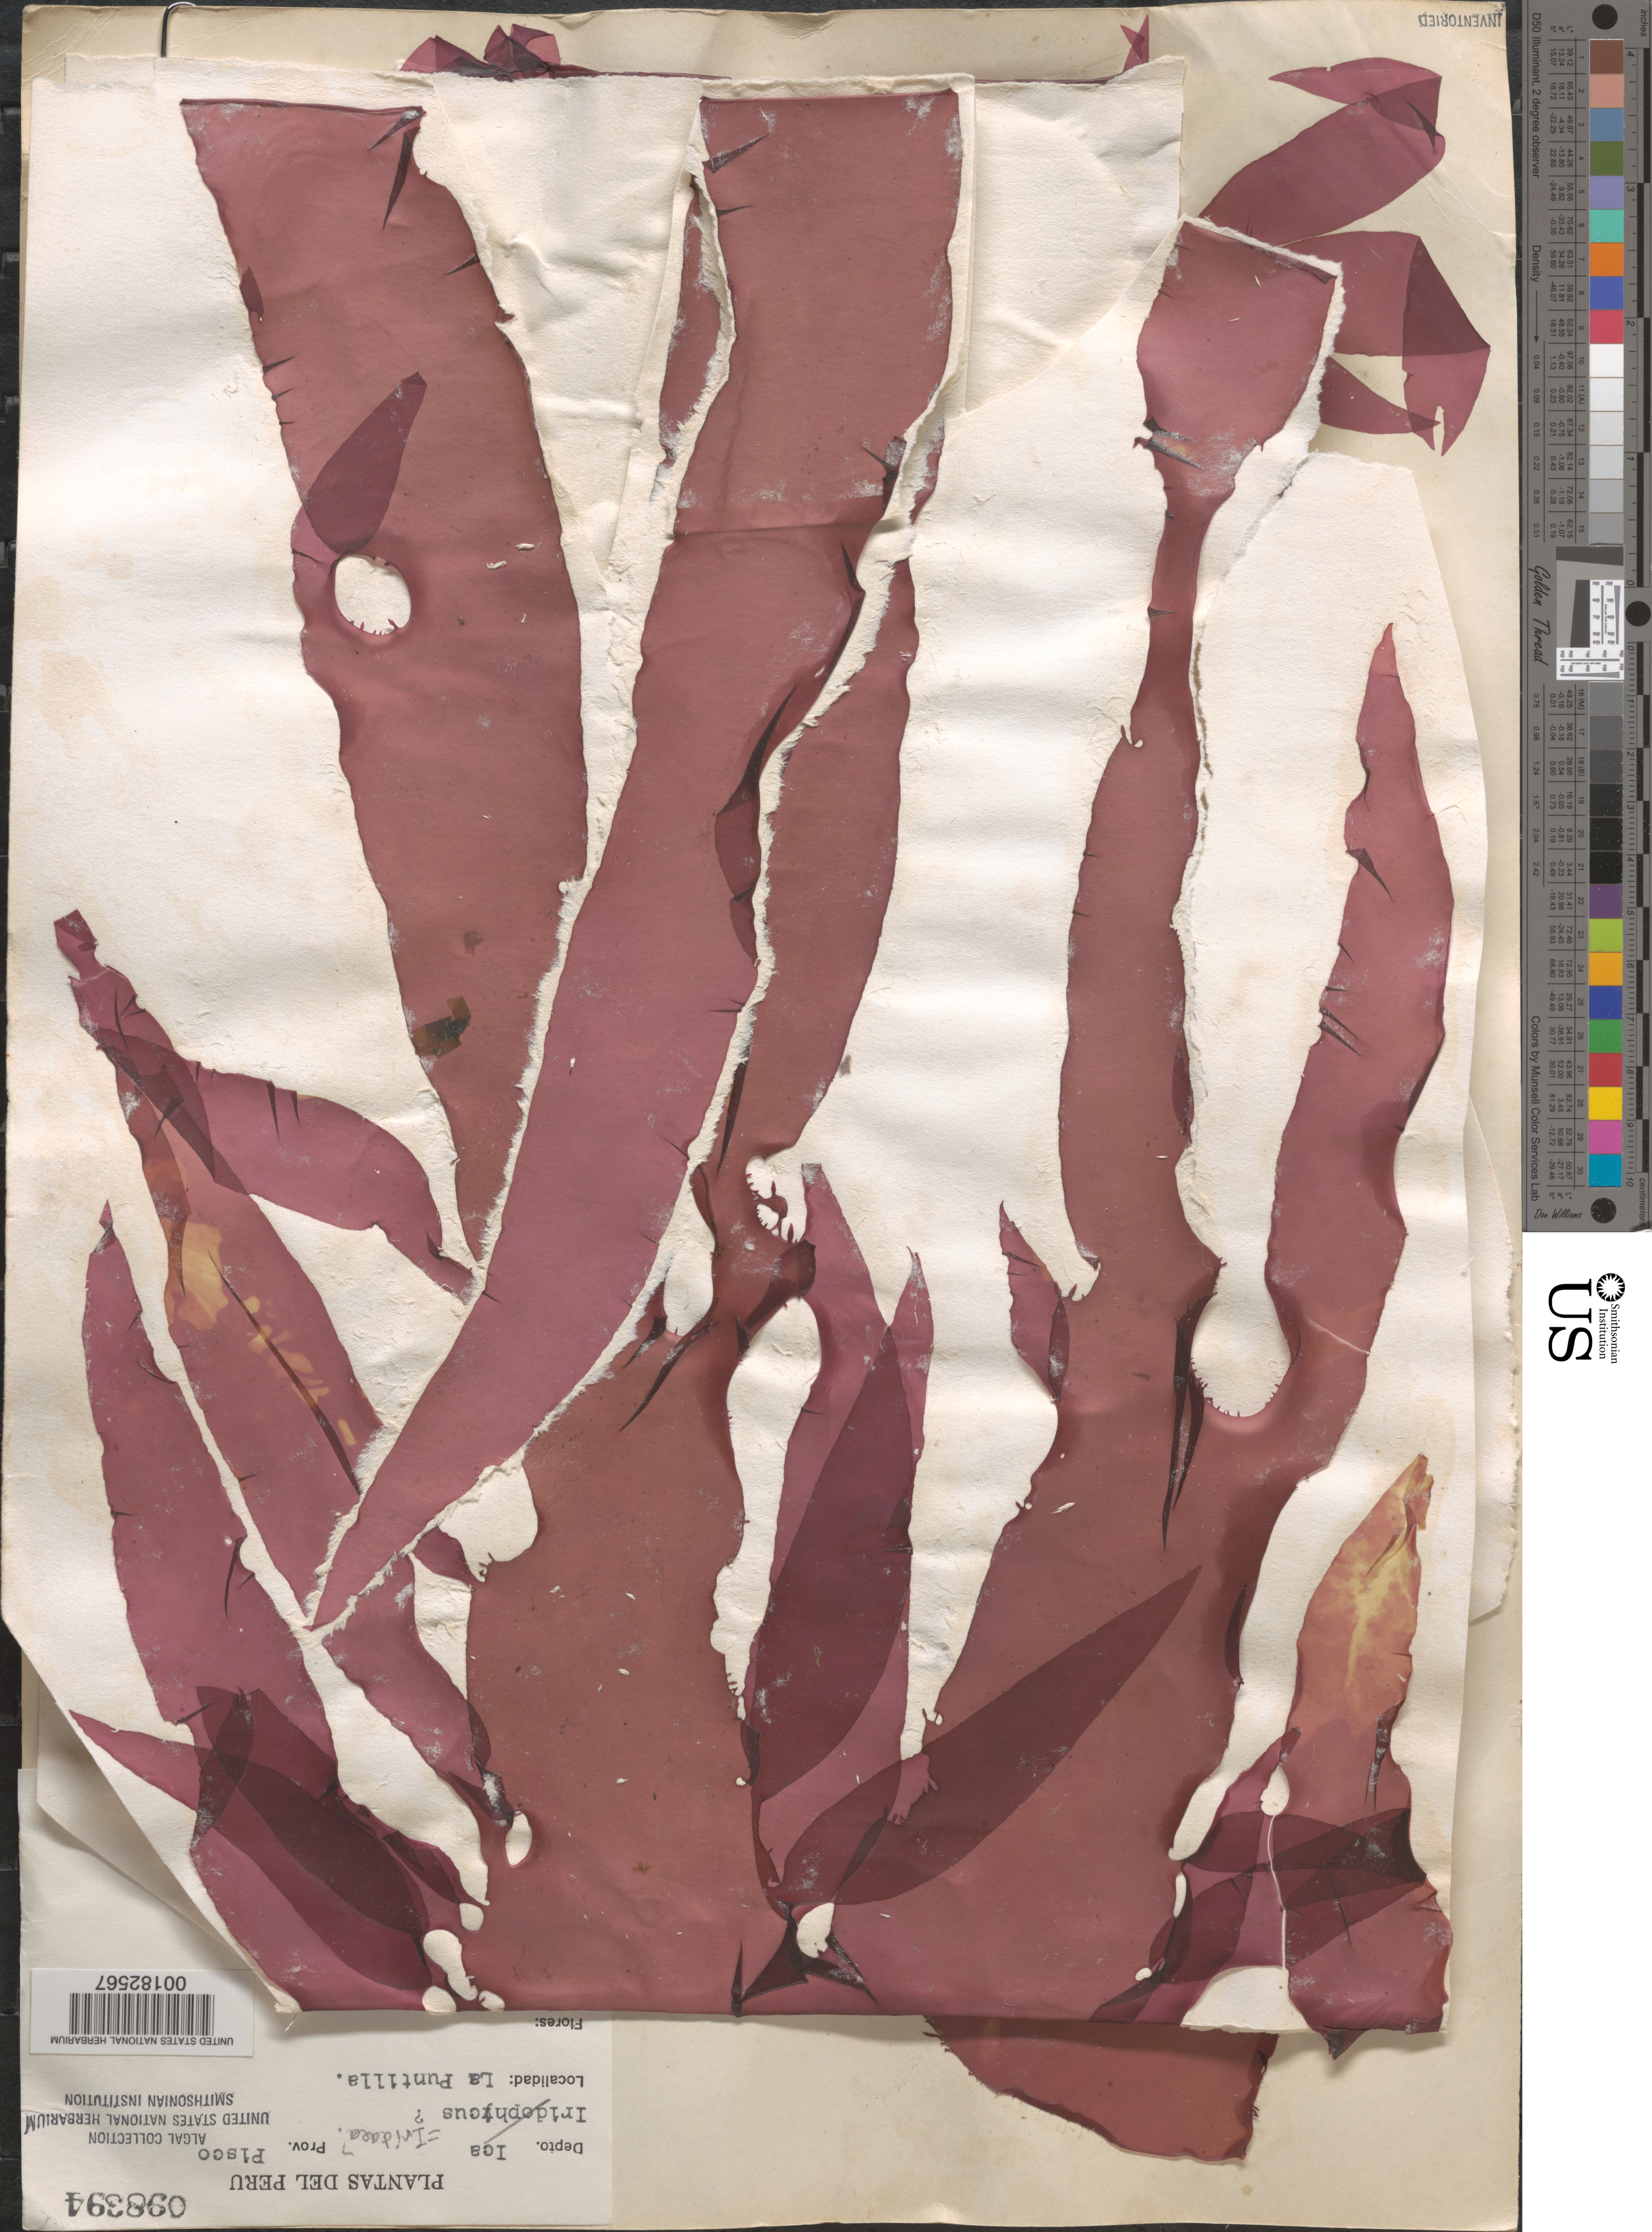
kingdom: Plantae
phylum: Rhodophyta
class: Florideophyceae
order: Gigartinales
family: Gigartinaceae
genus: Iridaea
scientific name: Iridaea sp.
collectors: C. Acleto O.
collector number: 895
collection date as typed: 10 Nov 1964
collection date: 1964-11-10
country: Peru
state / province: Ica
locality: La puntilla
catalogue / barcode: US 98394